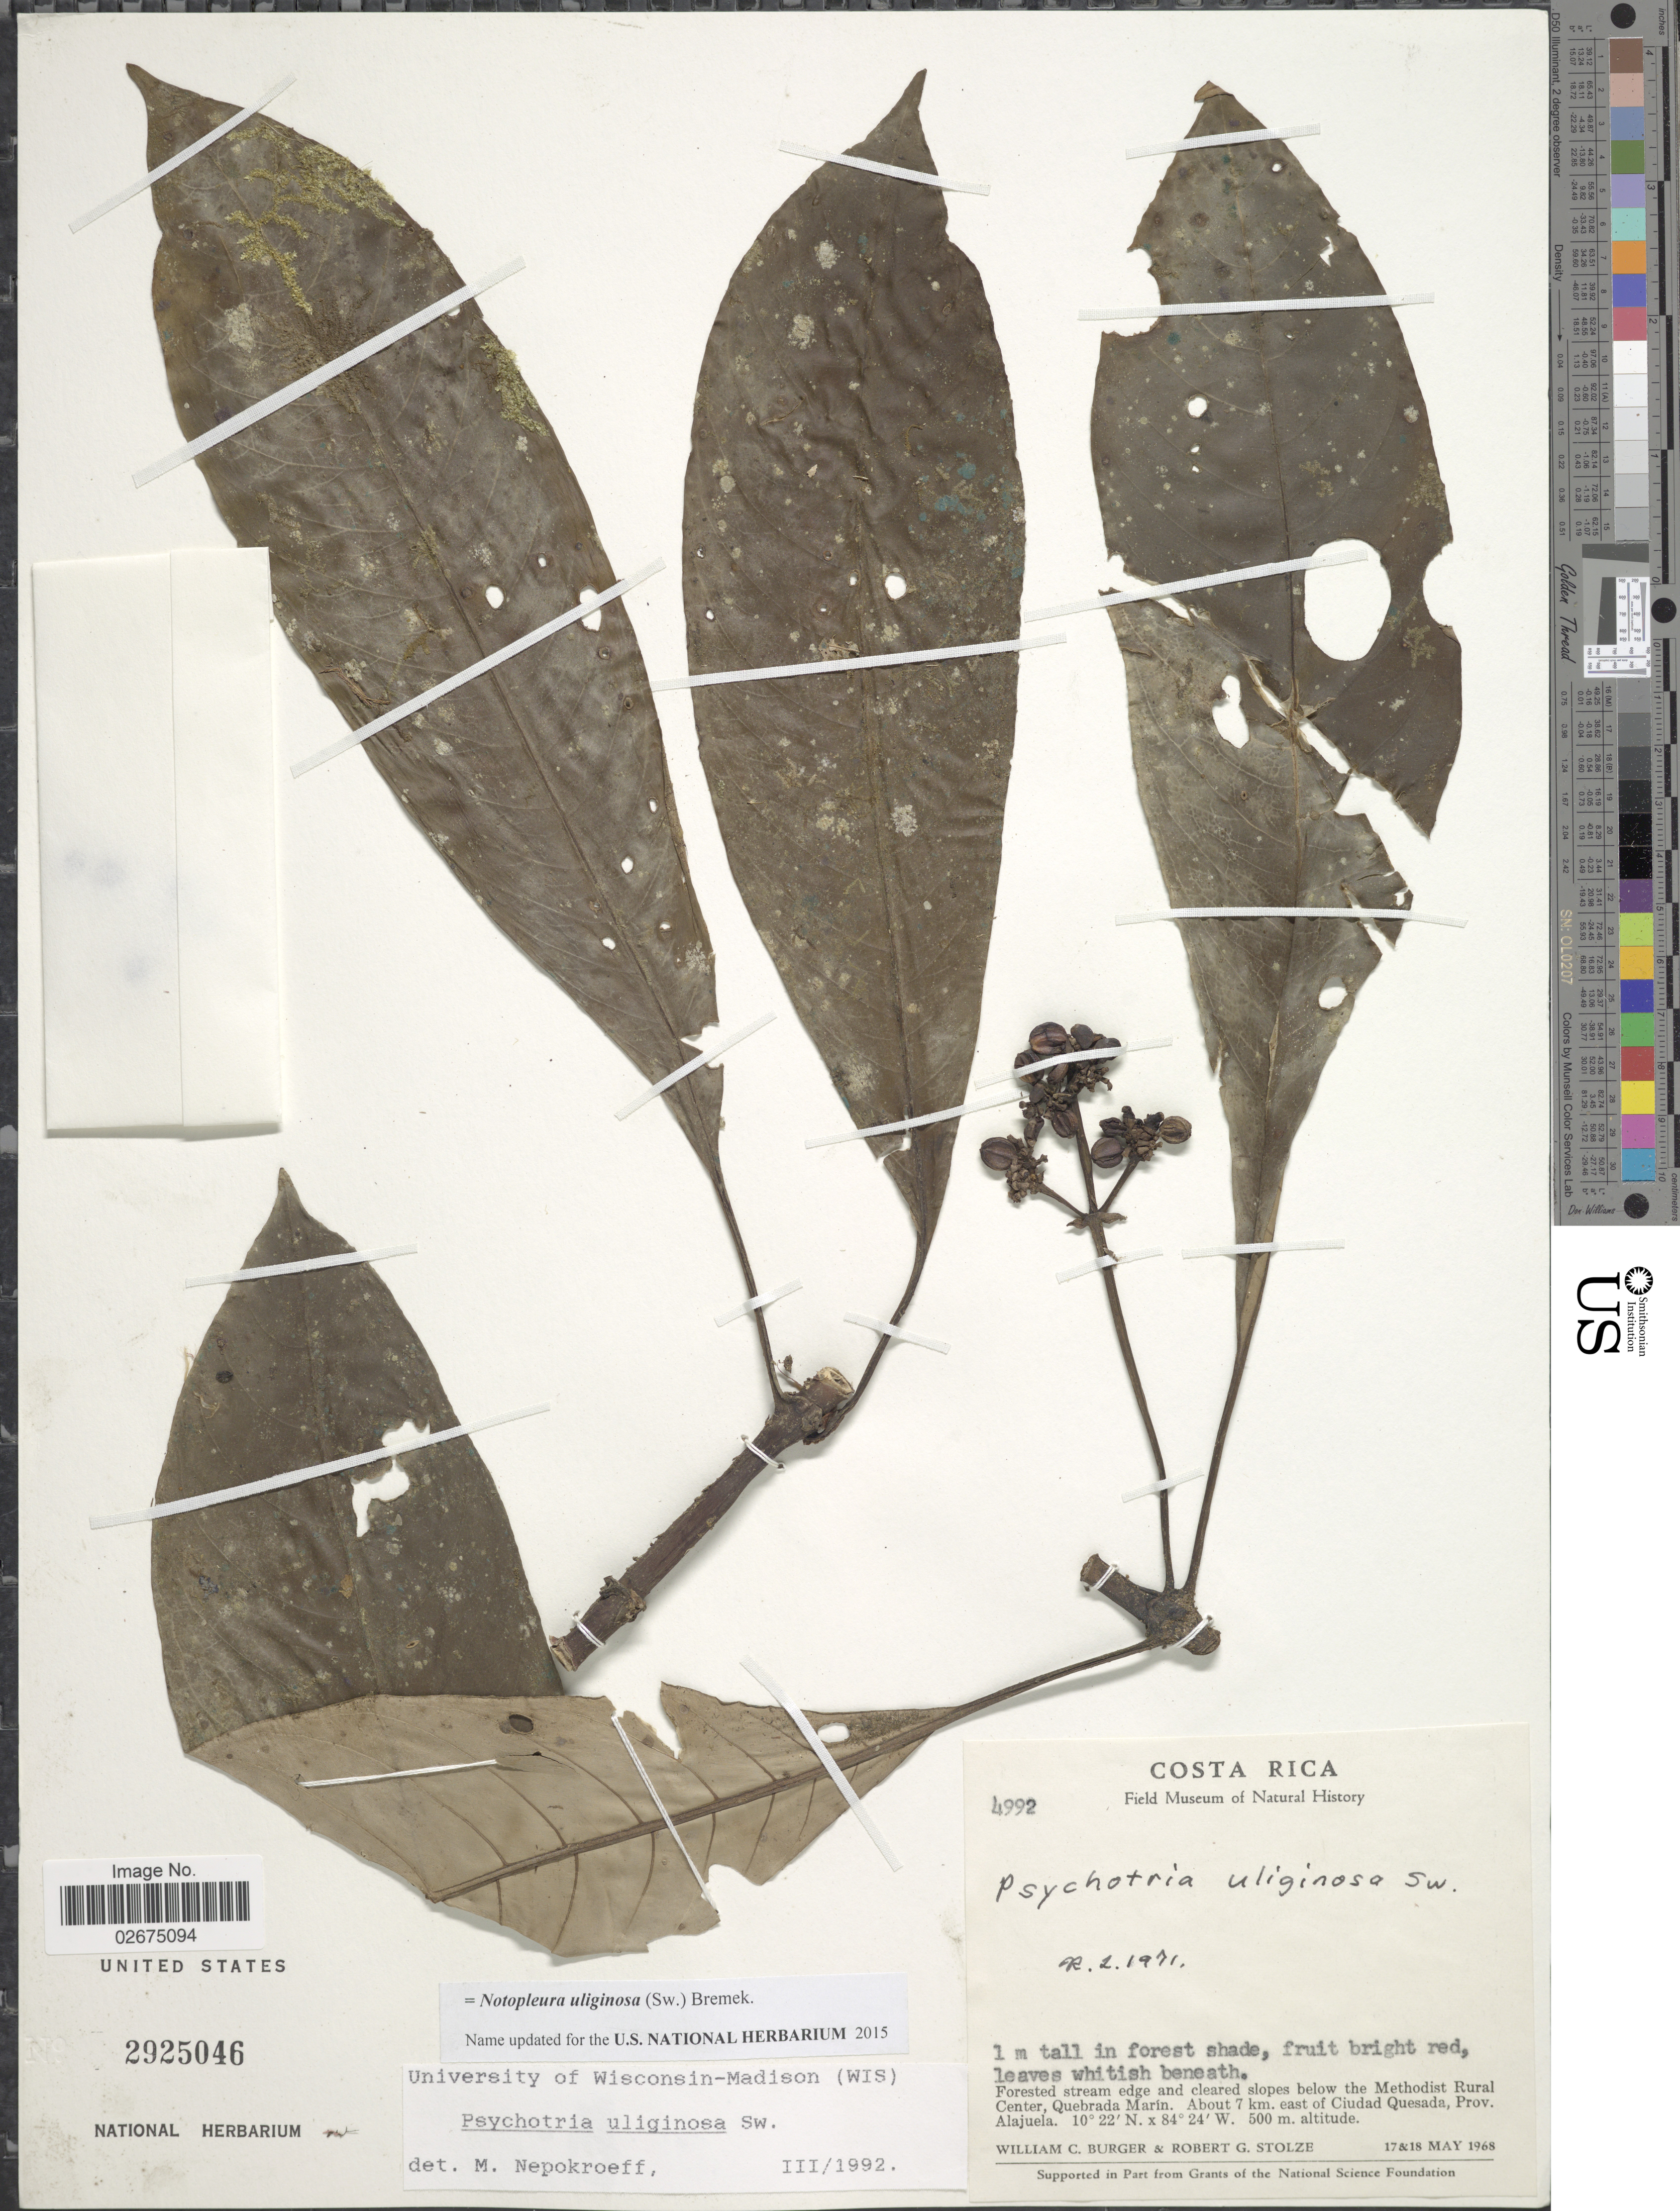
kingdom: Plantae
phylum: Tracheophyta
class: Magnoliopsida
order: Gentianales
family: Rubiaceae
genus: Notopleura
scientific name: Notopleura uliginosa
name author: (Sw.) Bremek.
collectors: W. Burger & R. G. Stolze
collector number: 4992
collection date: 1968-05-17/1968-05-18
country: Costa Rica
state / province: Alajuela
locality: Forested stream edge and cleared slopes below the Methodist Rural Center, Quebrada Marin. About 7 km. east of Ciudad Quesada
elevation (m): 500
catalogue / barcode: US 2925046